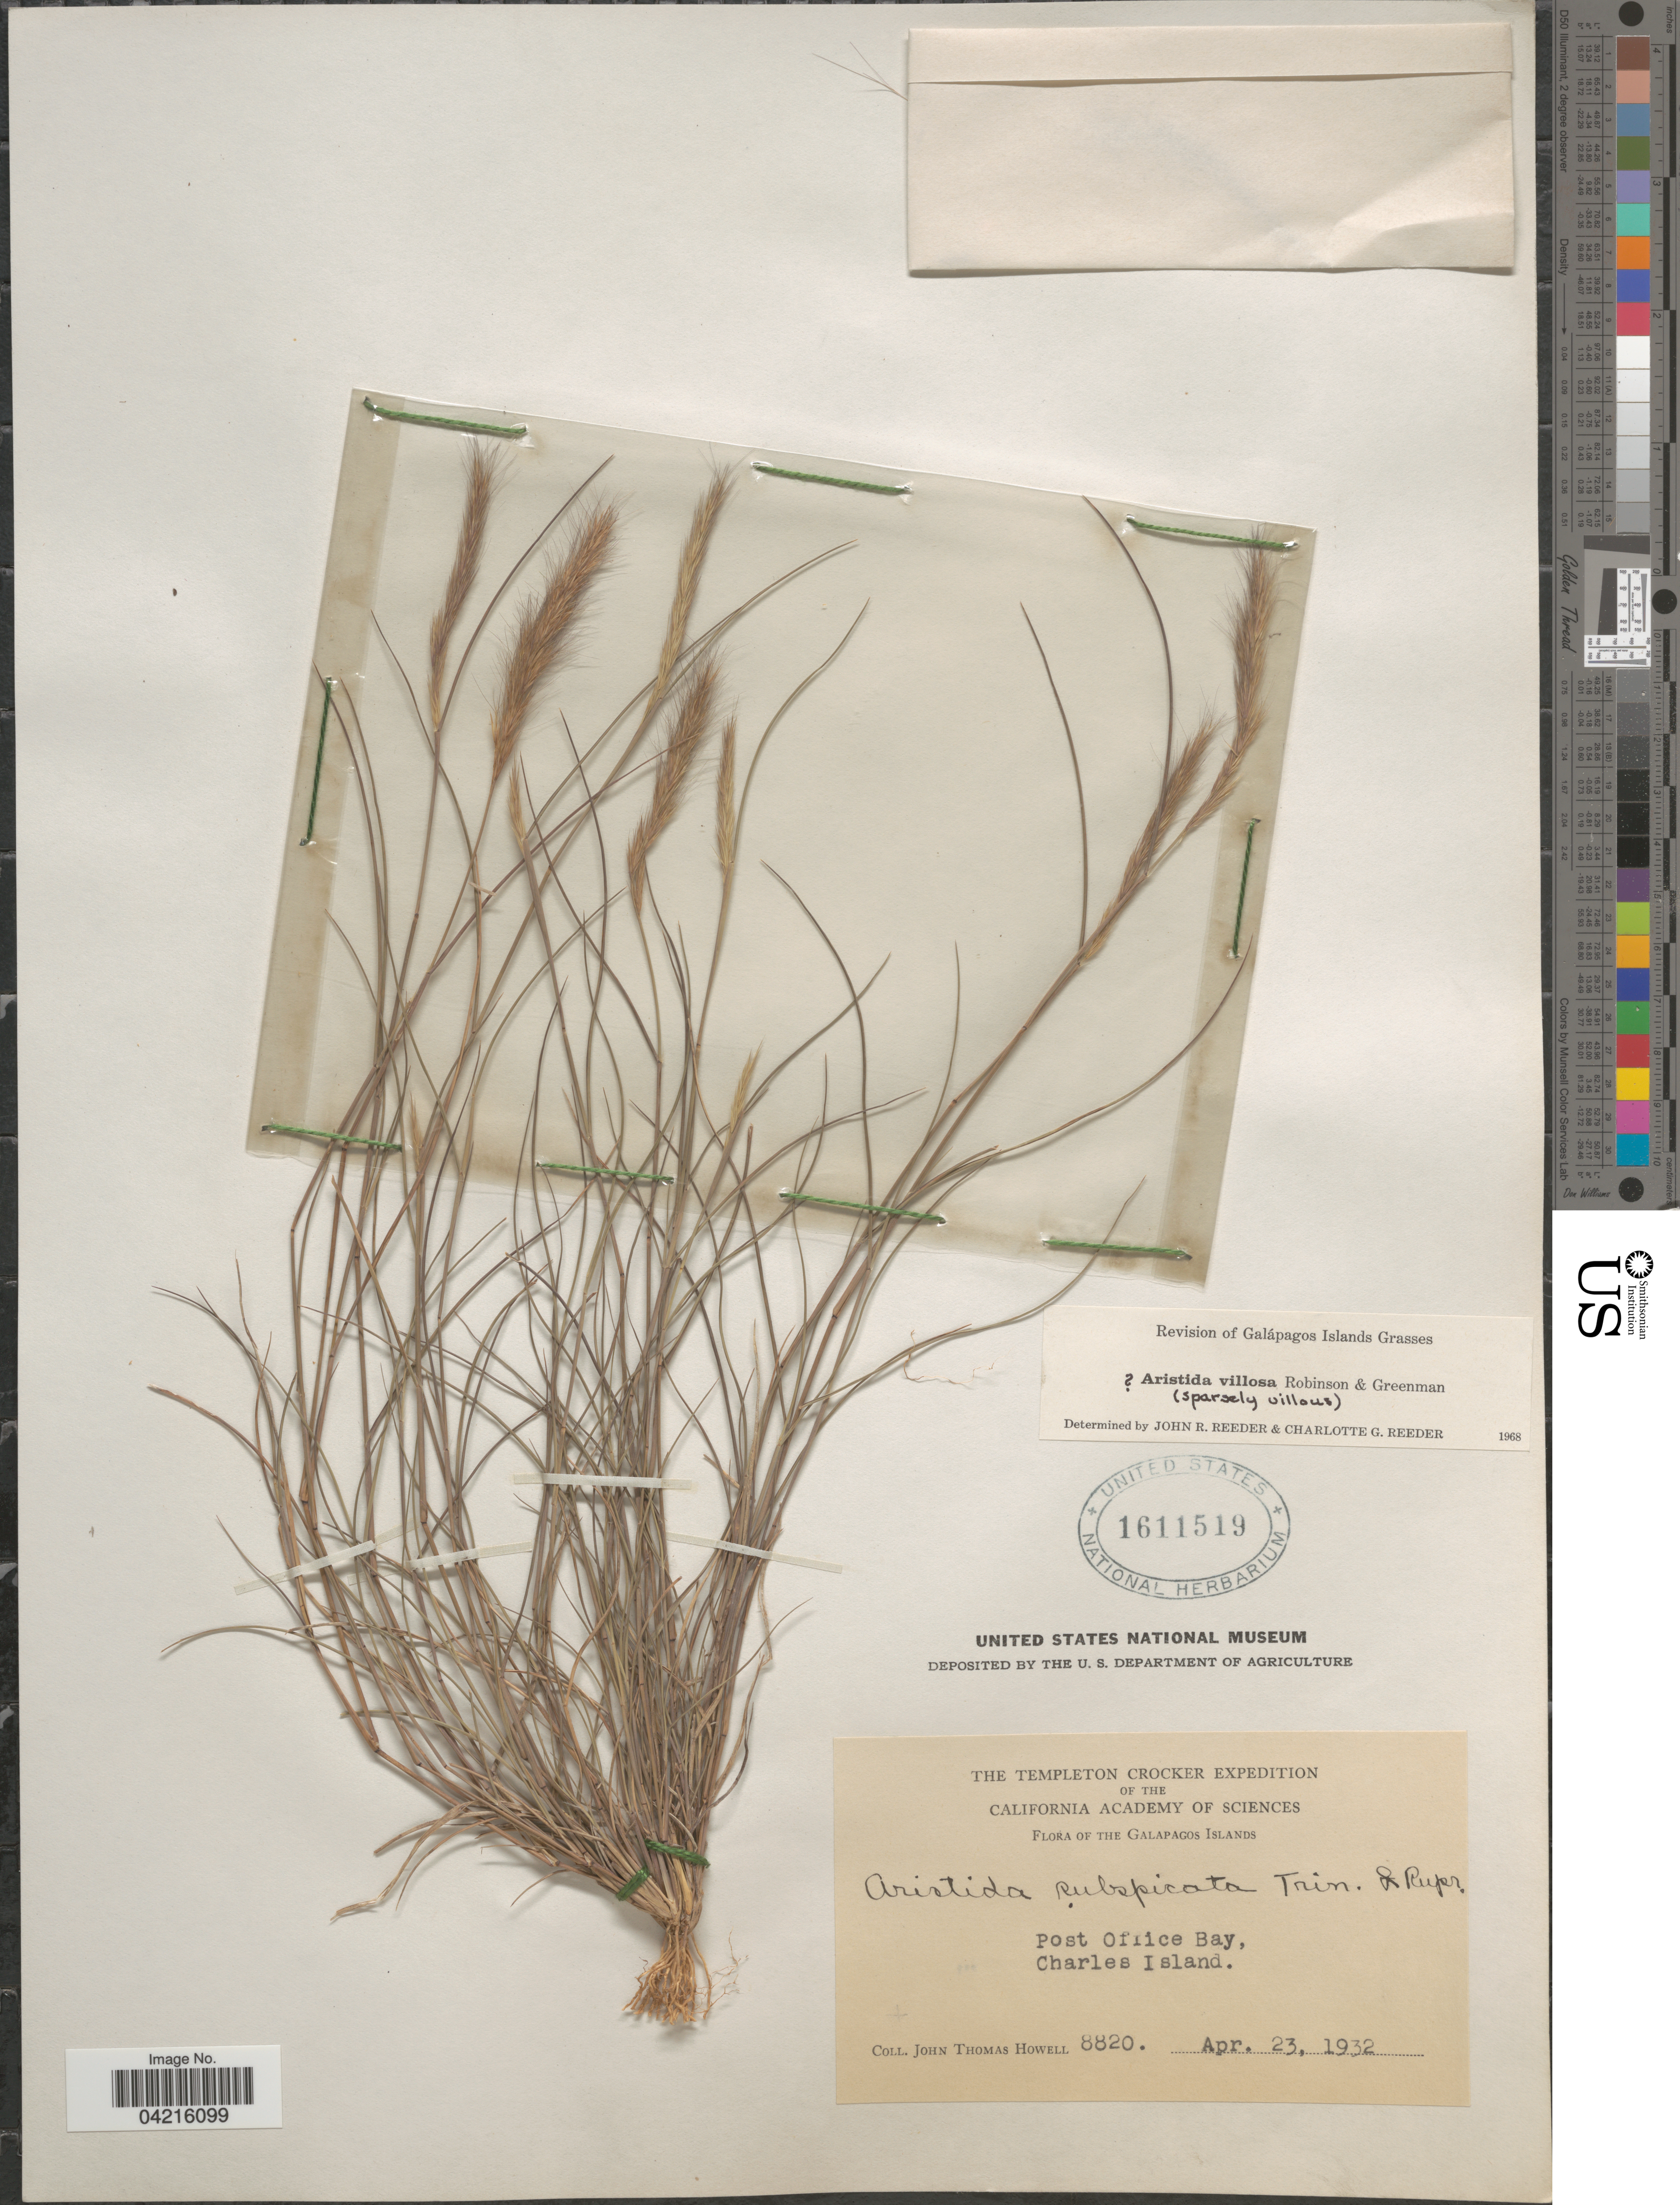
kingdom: Plantae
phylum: Tracheophyta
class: Liliopsida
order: Poales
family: Poaceae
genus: Aristida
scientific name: Aristida villosa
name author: B.L. Rob. & Greenm.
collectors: J. T. Howell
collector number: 8820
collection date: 1932-04-23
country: Ecuador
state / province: Colón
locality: The Templeton Crocker Expedition. The Galapagos Islands. Post Office Bay, Charles Island.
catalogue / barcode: US 1611519